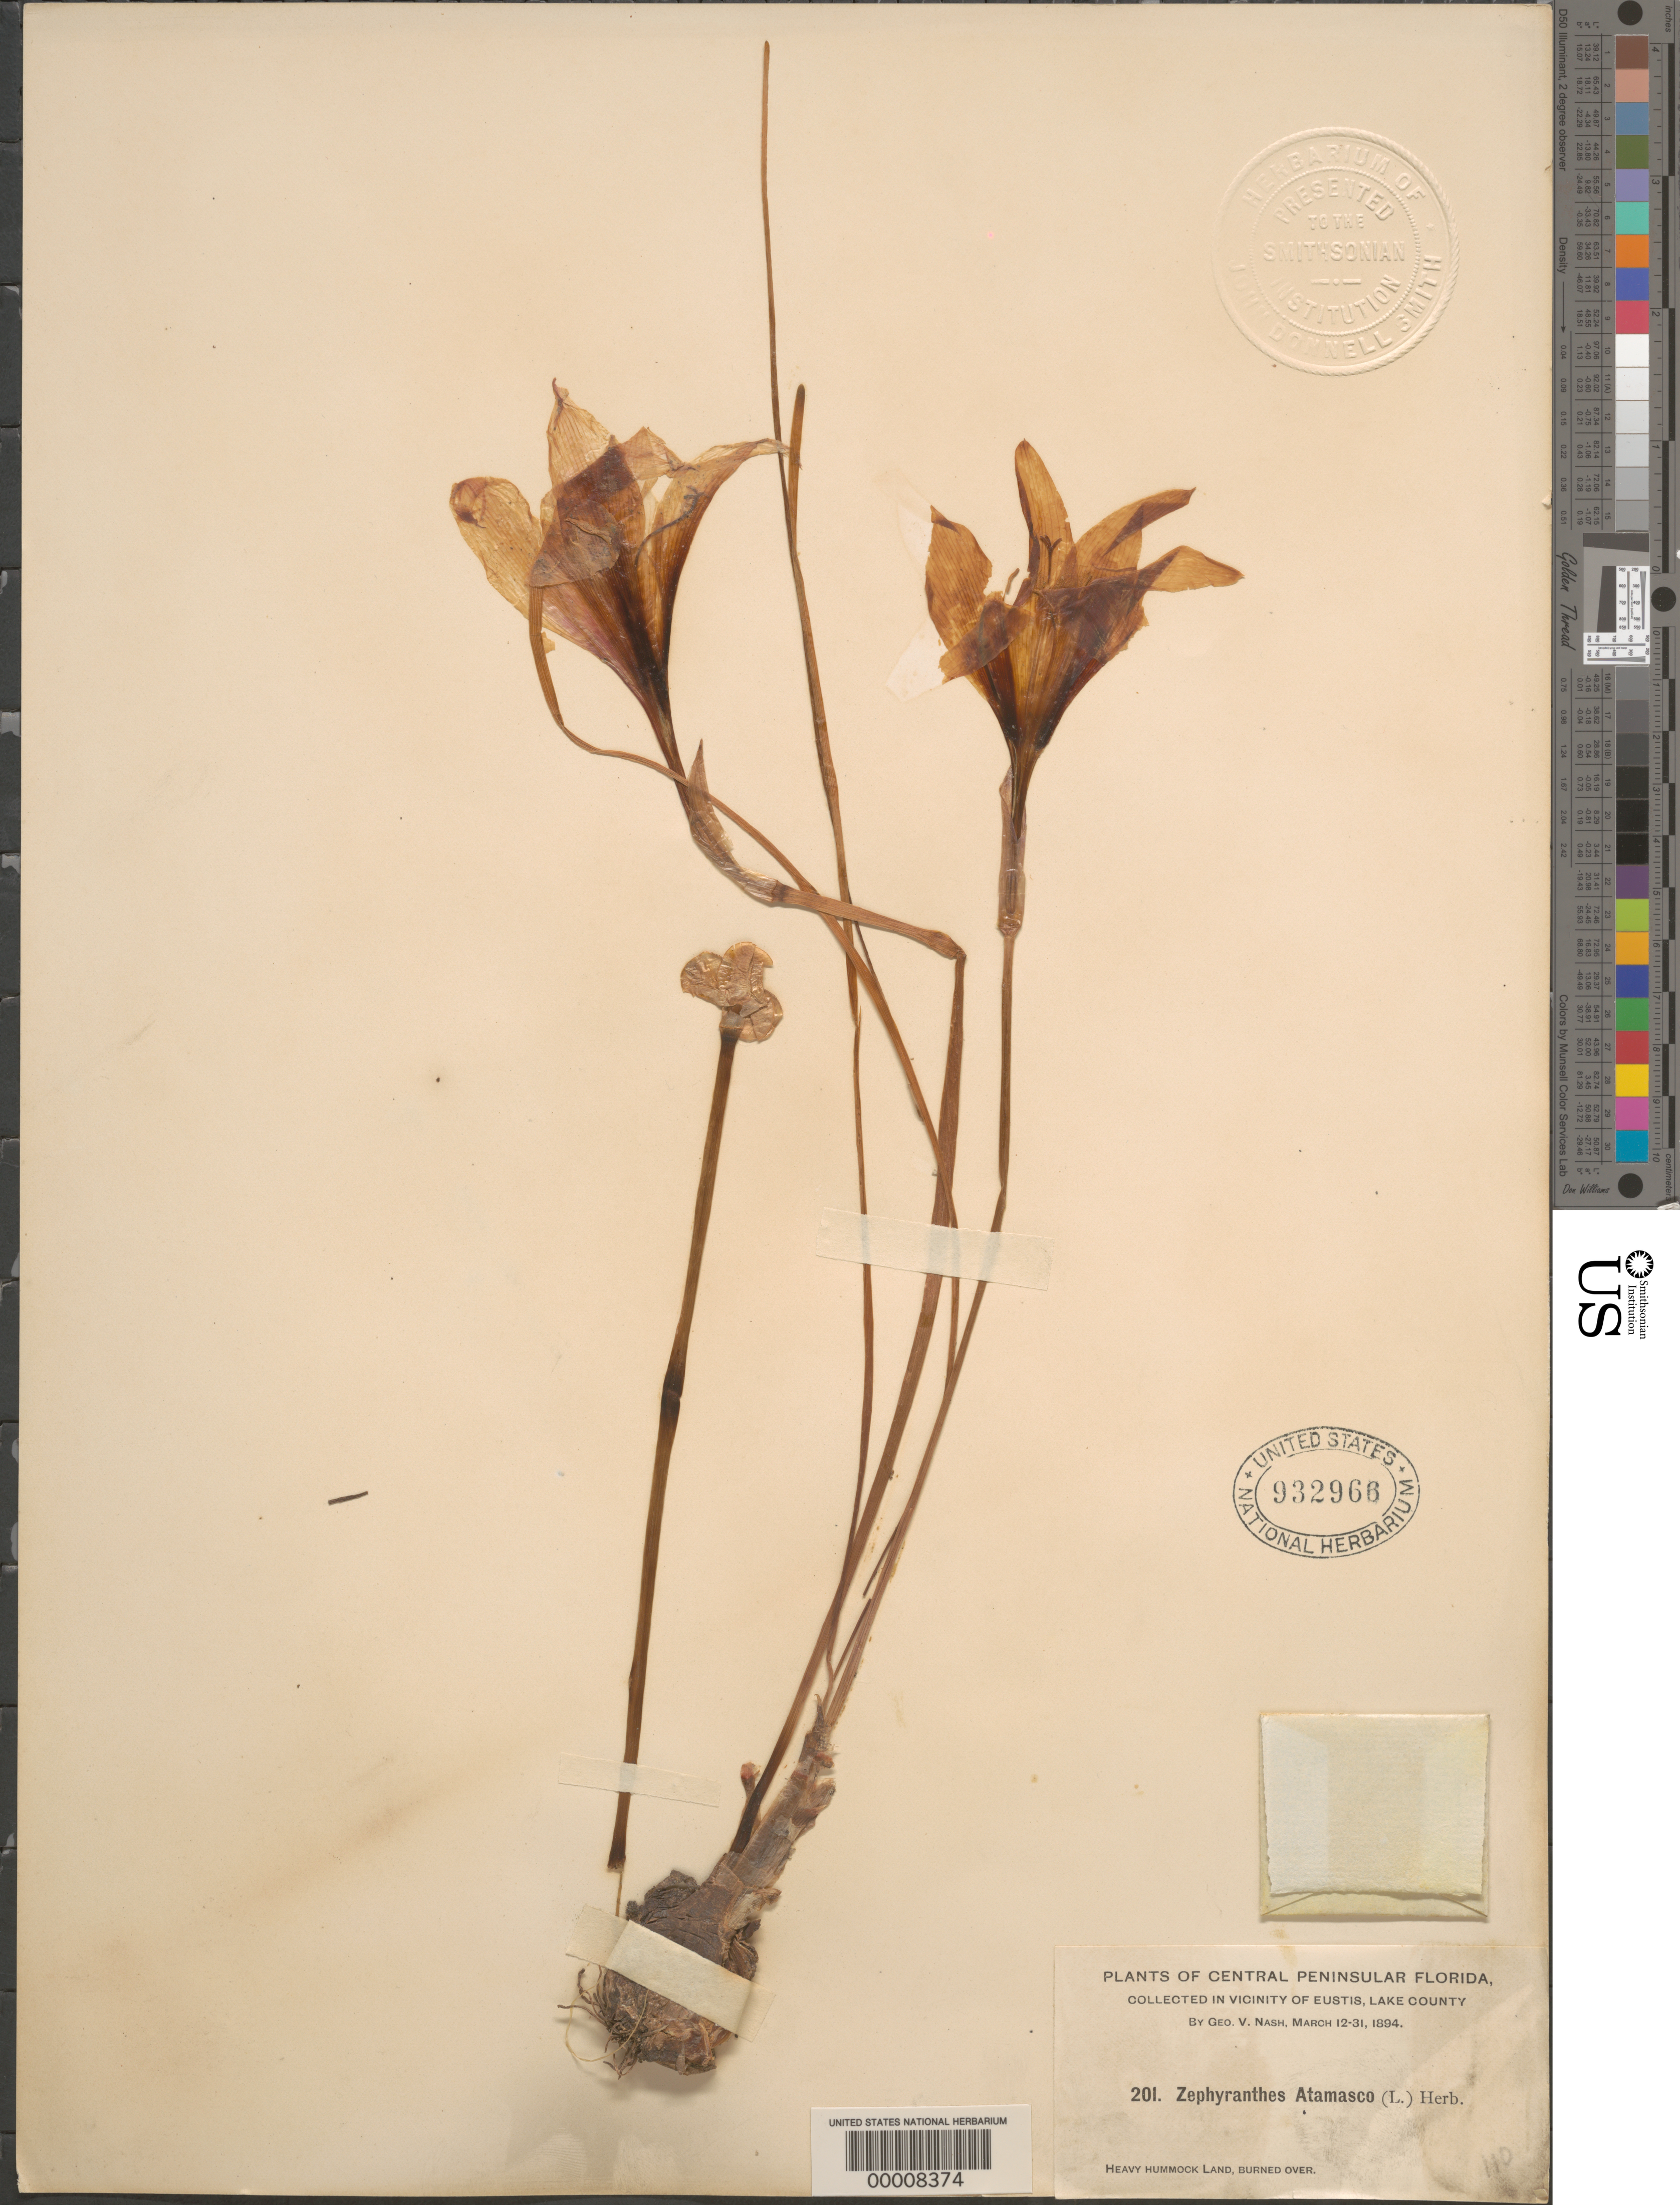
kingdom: Plantae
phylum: Tracheophyta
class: Liliopsida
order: Asparagales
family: Amaryllidaceae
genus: Zephyranthes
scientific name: Zephyranthes atamasco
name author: (L.) Herb.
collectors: G. V. Nash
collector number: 201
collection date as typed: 12 Mar 1894 to 31 Mar 1894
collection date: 1894-03-12/1894-03-31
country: United States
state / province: Florida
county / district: Lake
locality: Eustis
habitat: Heavy hummock land, burned over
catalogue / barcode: US 932966